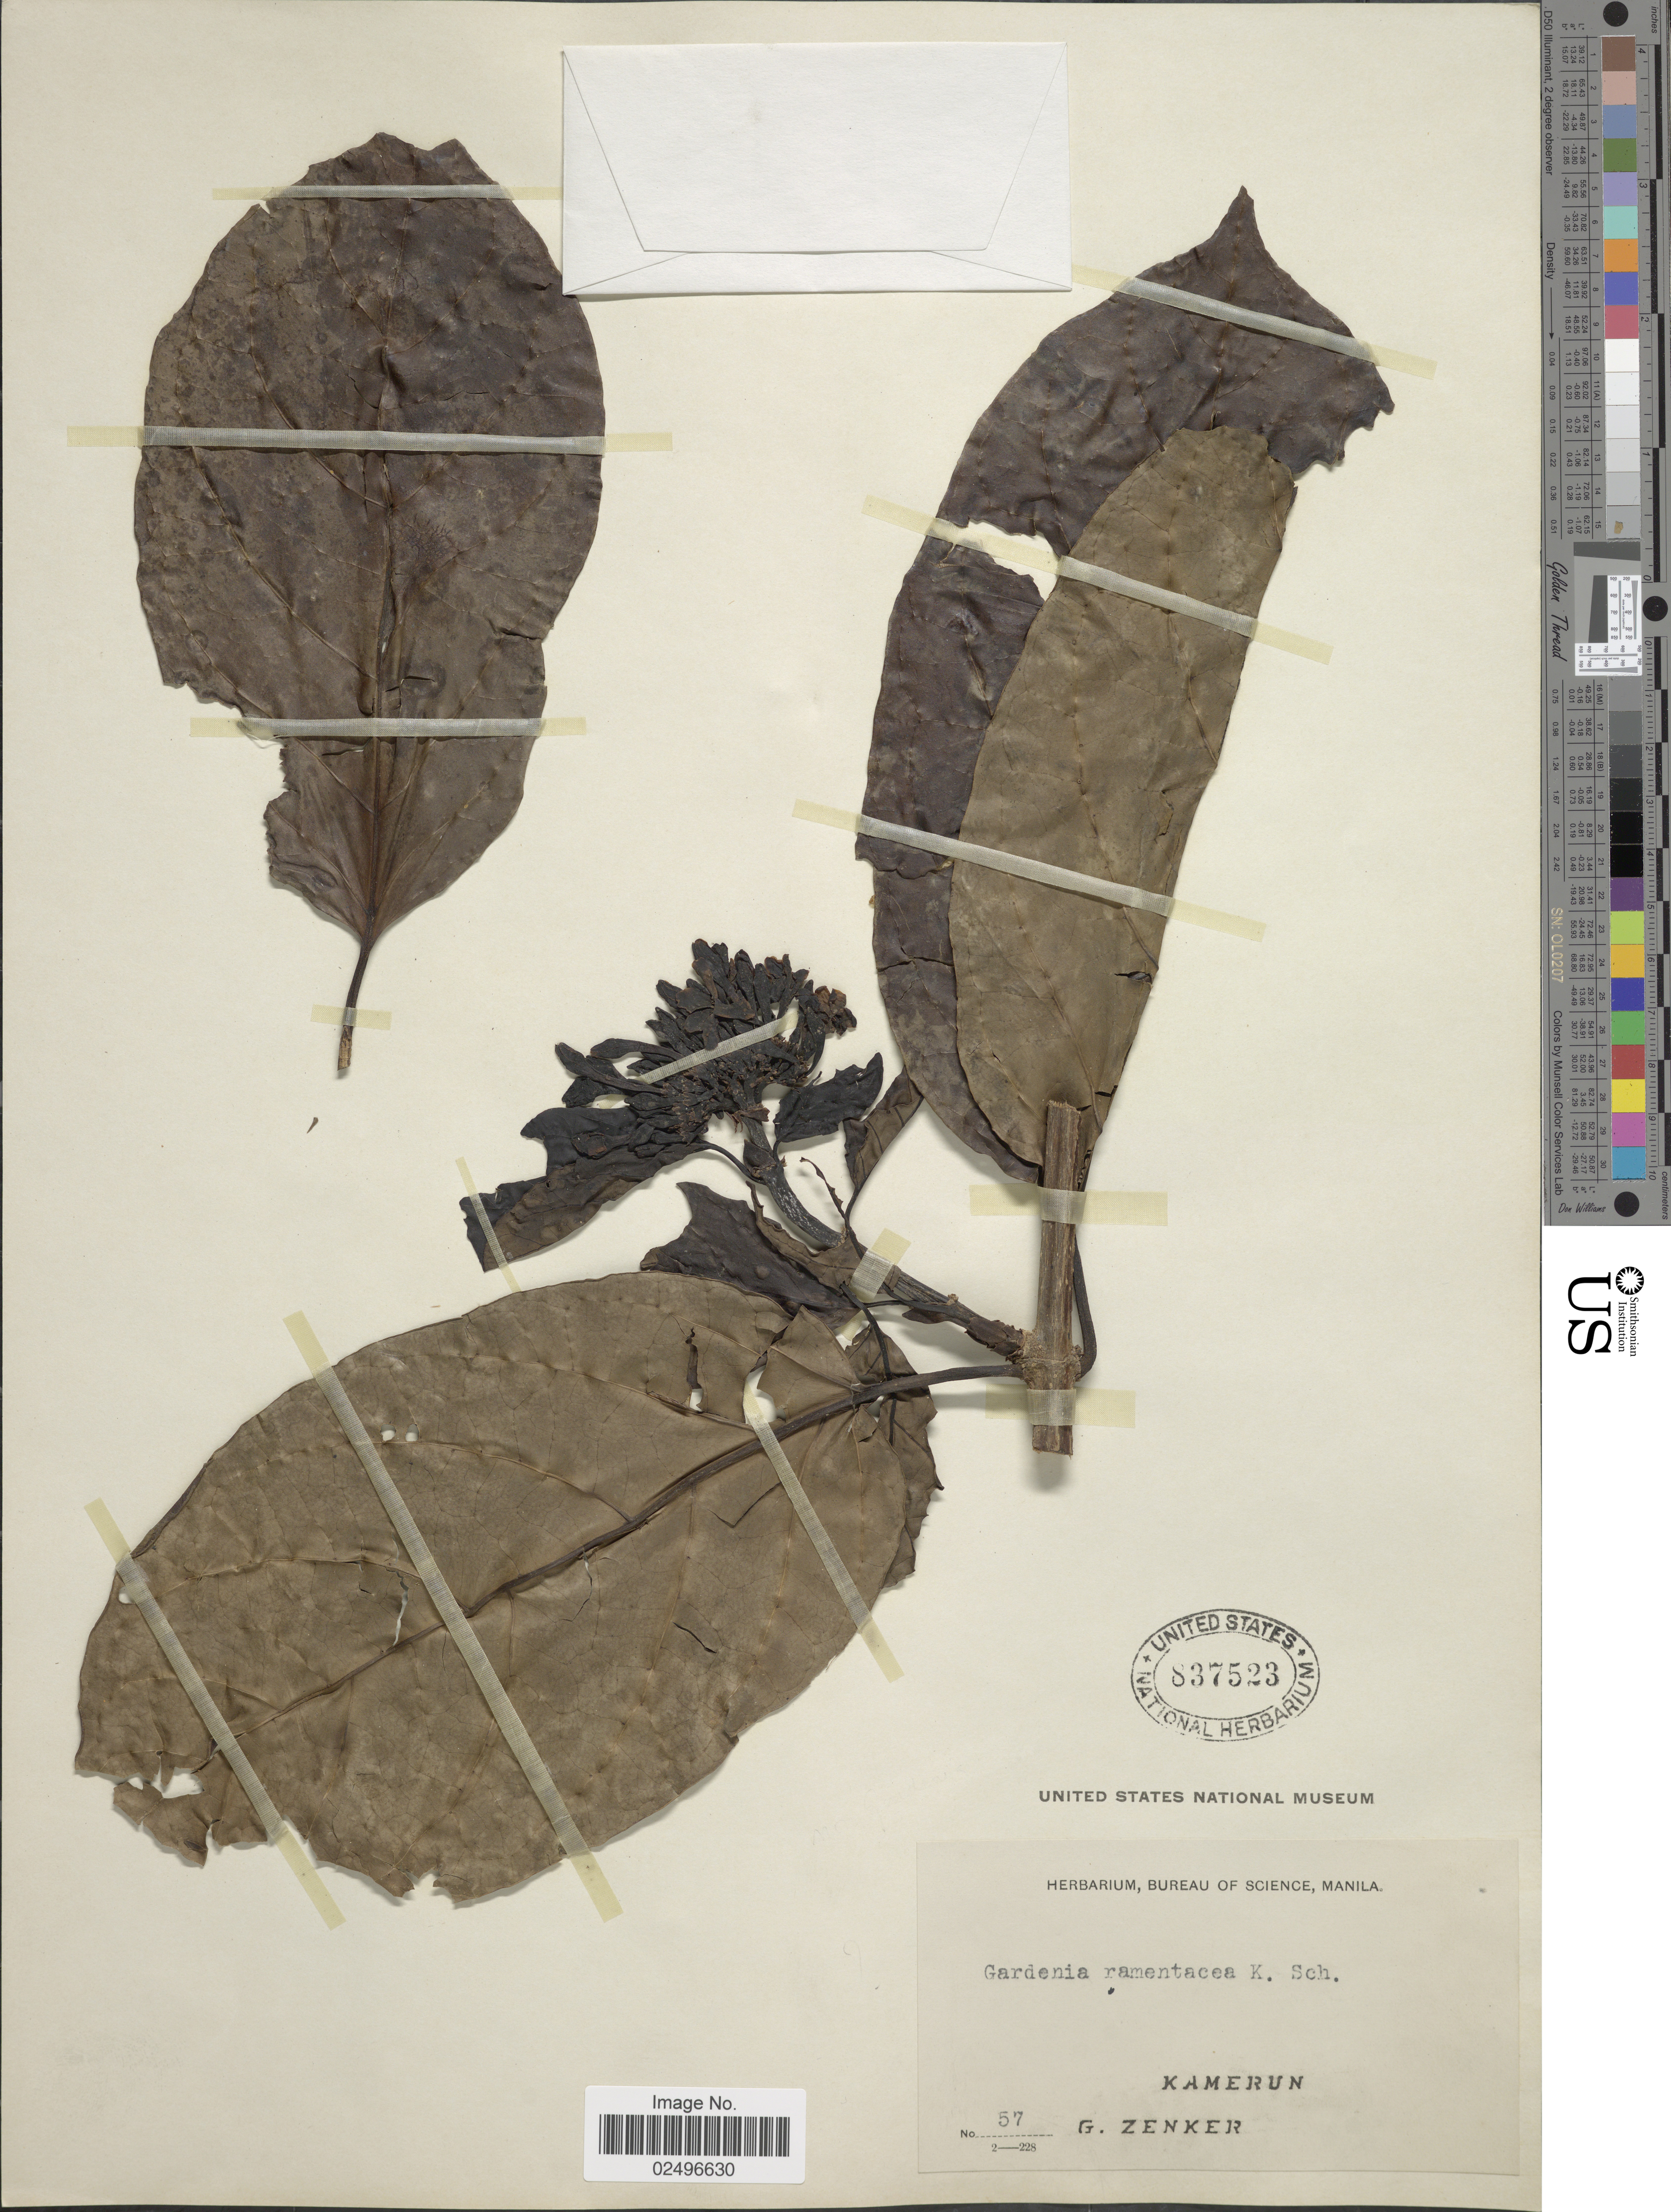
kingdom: Plantae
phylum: Tracheophyta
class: Magnoliopsida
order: Gentianales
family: Rubiaceae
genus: Gardenia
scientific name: Gardenia ramentacea K. Schum. ined.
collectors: G. A. Zenker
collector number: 57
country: Cameroon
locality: Kamerun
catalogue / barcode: US 837523